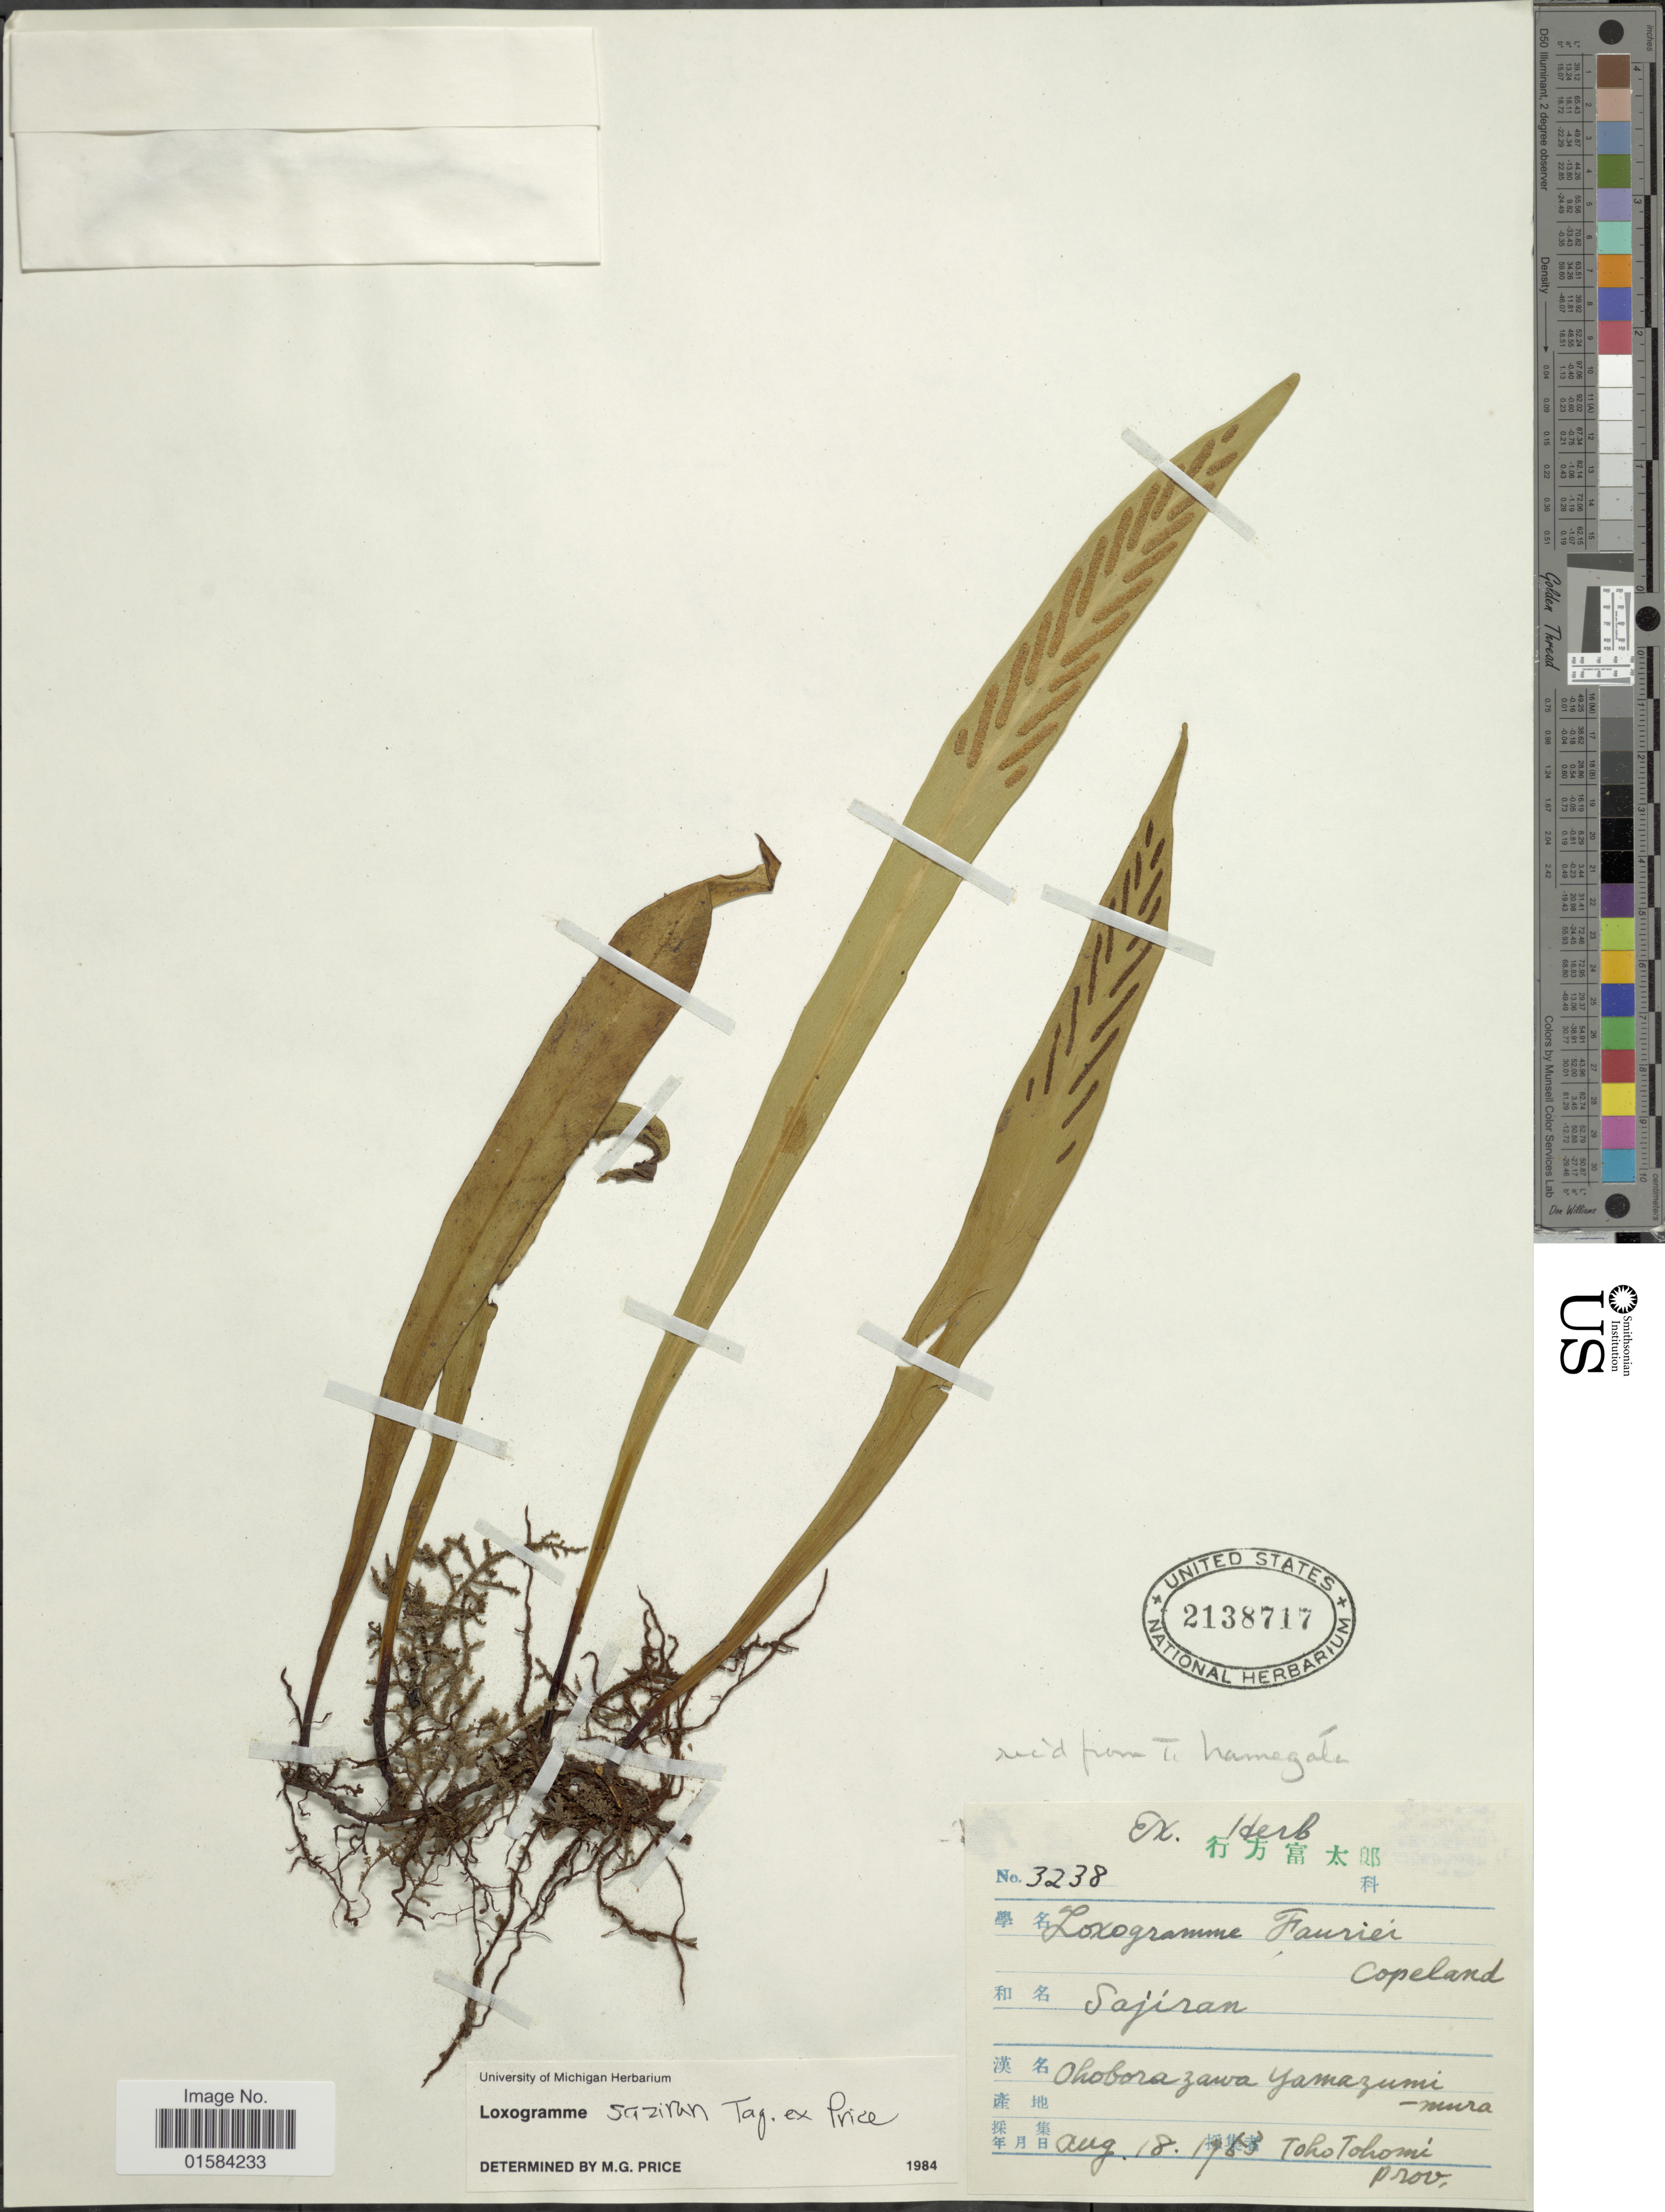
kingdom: Plantae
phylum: Tracheophyta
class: Polypodiopsida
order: Polypodiales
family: Polypodiaceae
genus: Loxogramme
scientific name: Loxogramme saziran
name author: Tagawa ex M.G. Price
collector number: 3238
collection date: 1953-08-18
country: Japan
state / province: Sizuoka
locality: Ohoborazawa, Yamazumi-mura, Toho Tohomi Prov.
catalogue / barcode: US 2138717